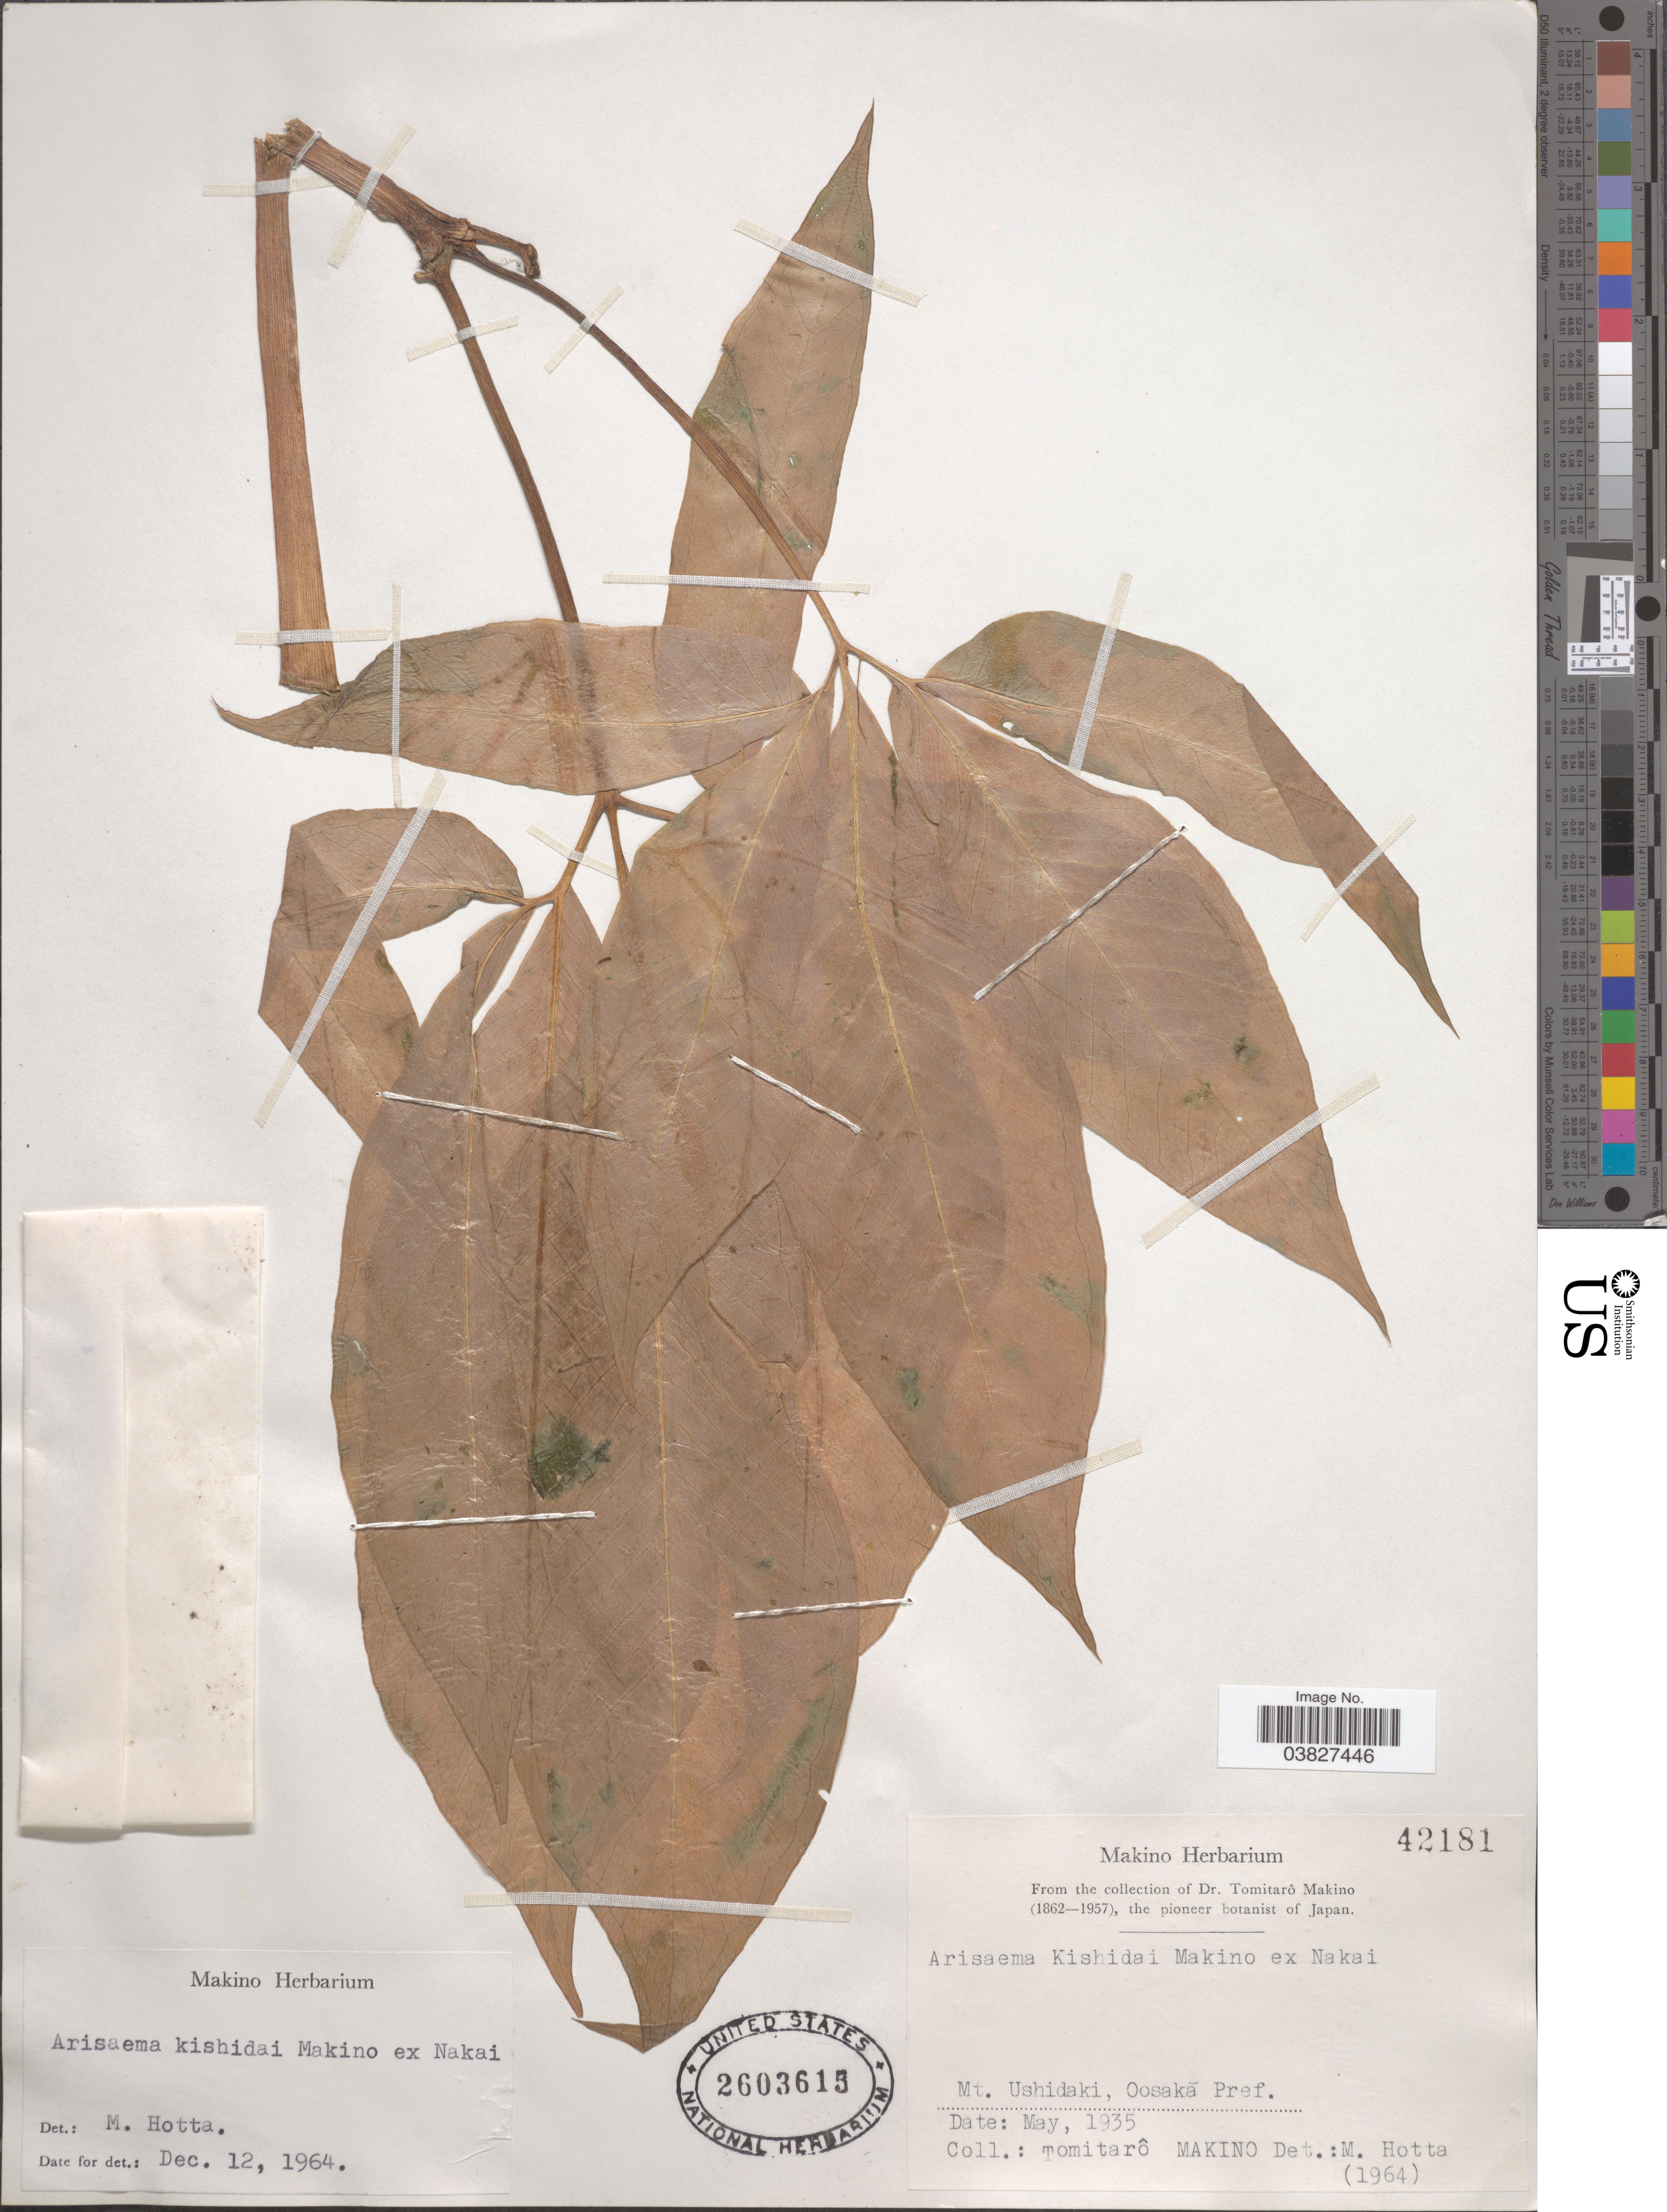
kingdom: Plantae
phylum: Tracheophyta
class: Liliopsida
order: Alismatales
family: Araceae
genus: Arisaema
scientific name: Arisaema kishidae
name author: Makino ex Nakai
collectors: T. Makino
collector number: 42181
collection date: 1935-05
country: Japan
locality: Mt. Ushidaki, Oosaka Pref.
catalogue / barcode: US 2603615